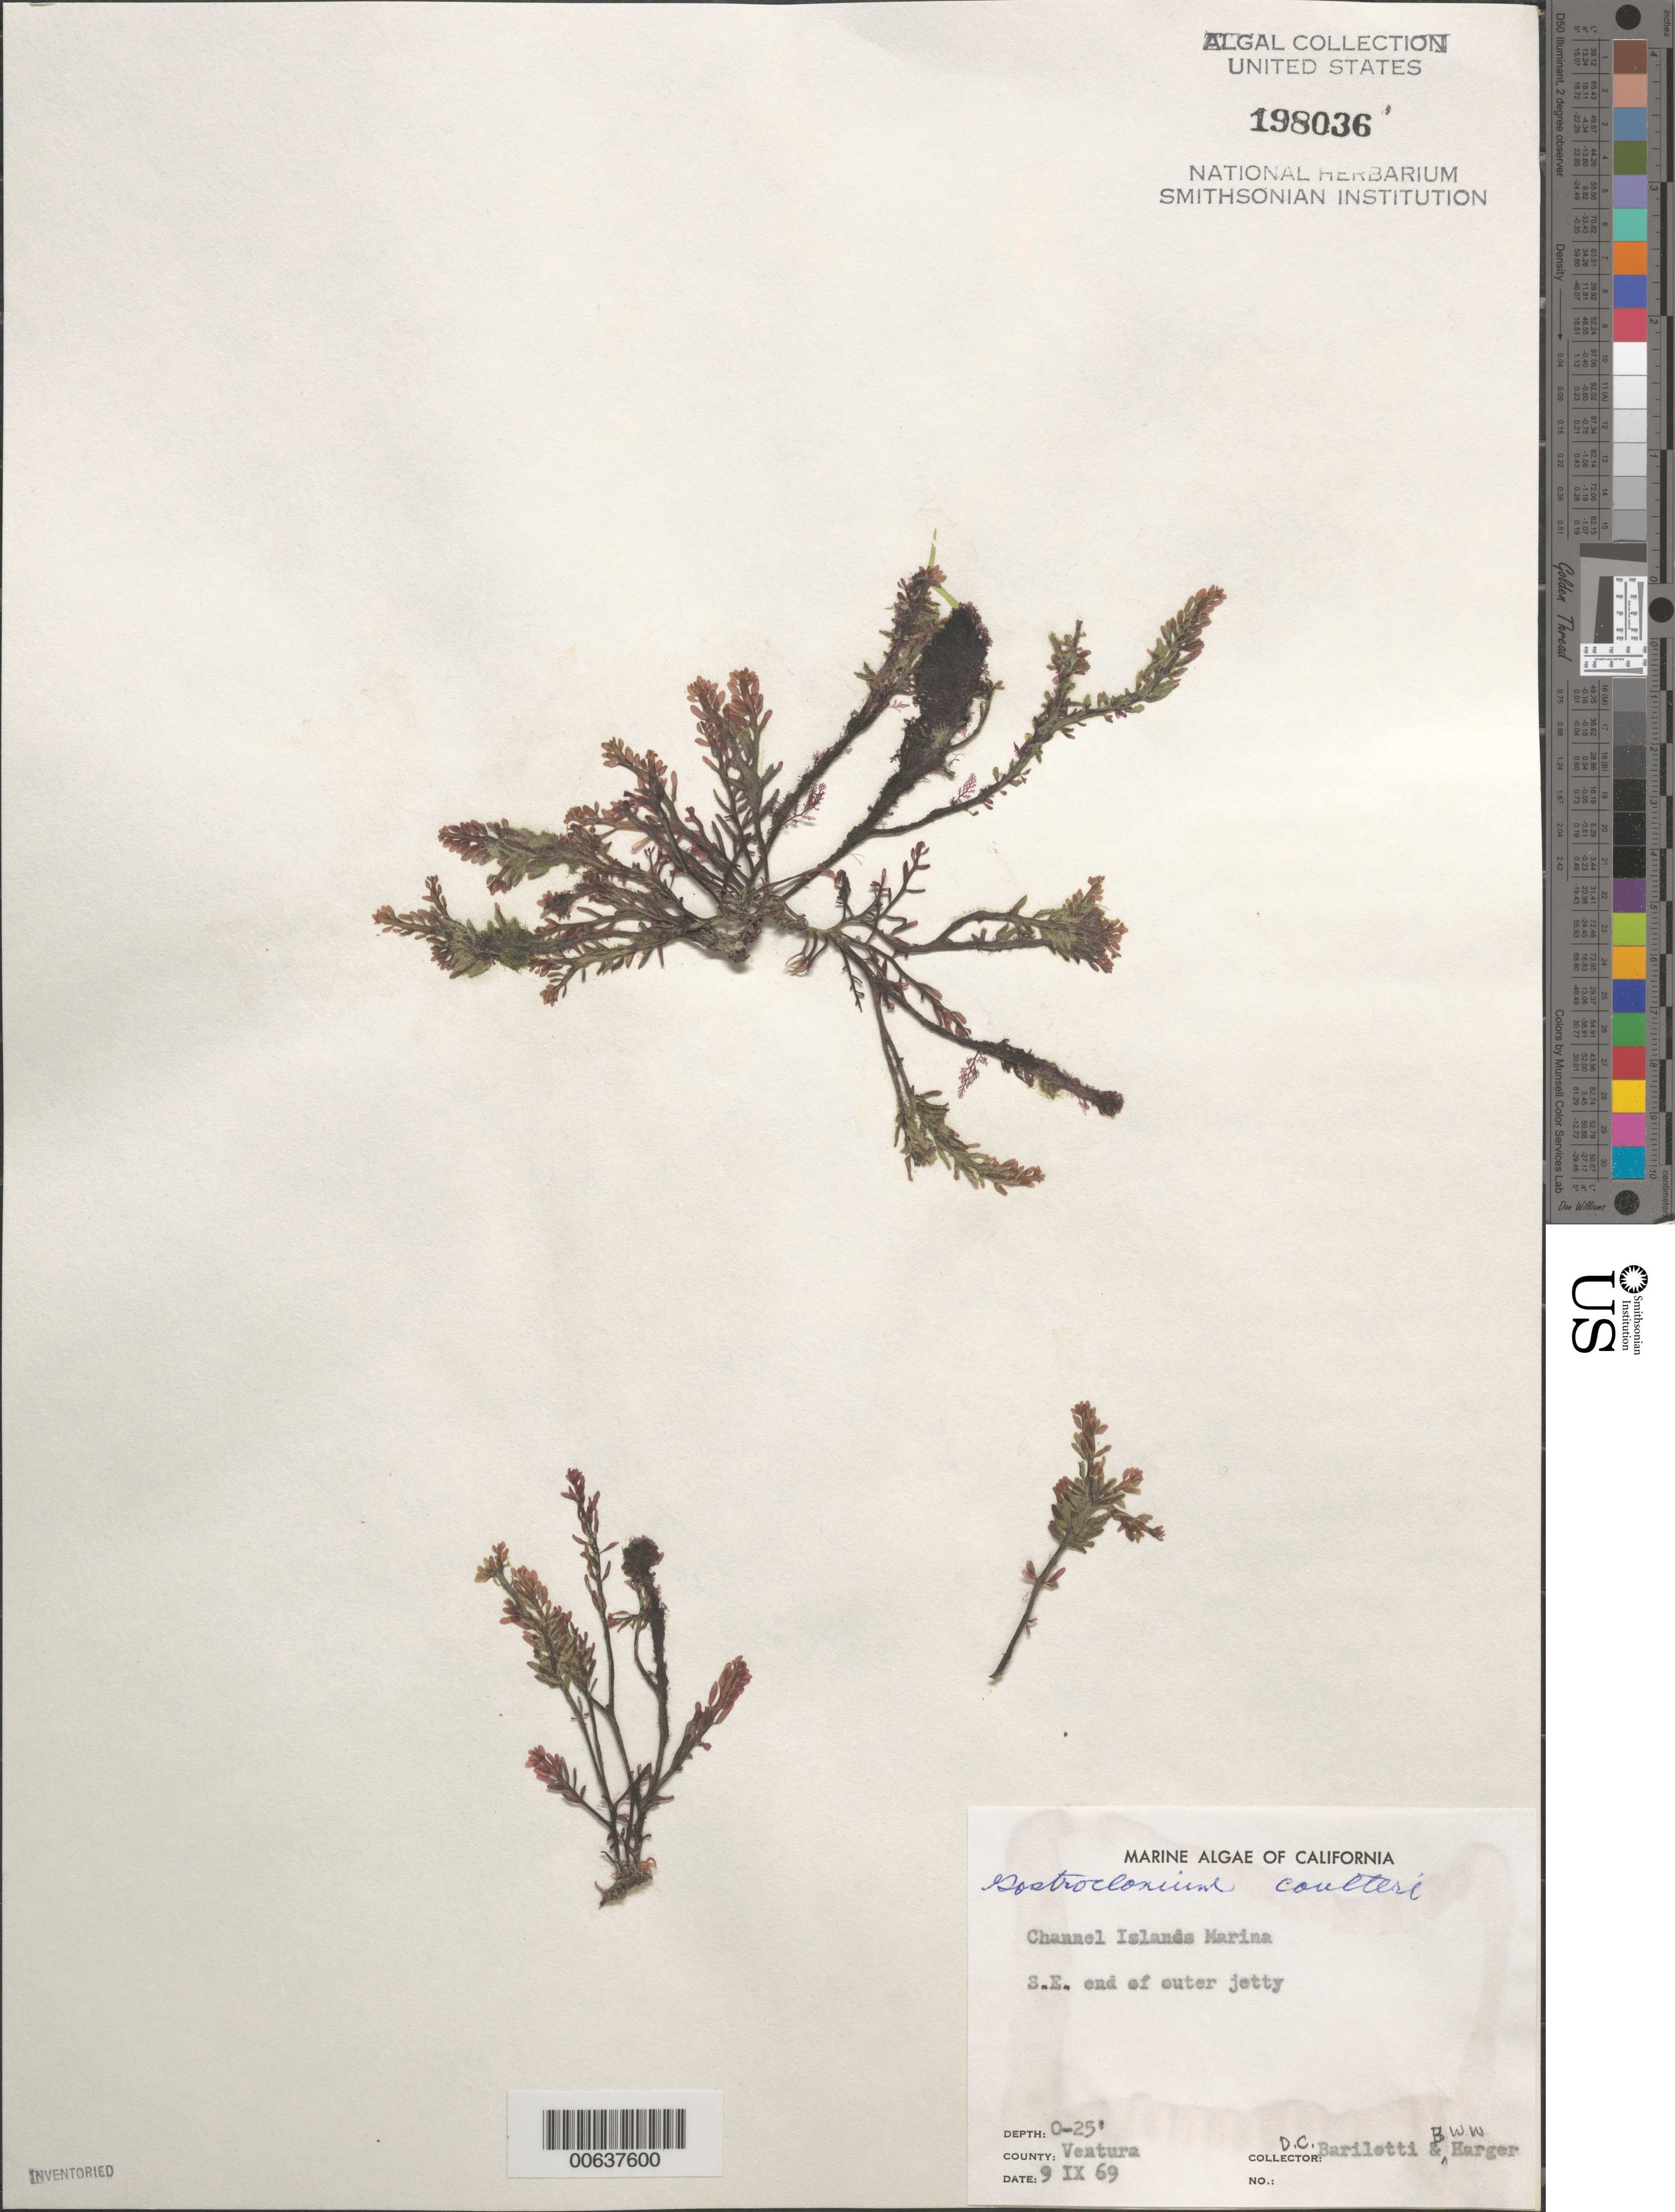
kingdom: Plantae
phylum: Rhodophyta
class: Florideophyceae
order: Rhodymeniales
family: Champiaceae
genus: Neogastroclonium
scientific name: Neogastroclonium subarticulatum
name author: (Turner) L. Le Gall et al.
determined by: Algae name updating Project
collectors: D. C. Barilotti & B. W. Harger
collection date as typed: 09 Sep 1969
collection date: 1969-09-09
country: United States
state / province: California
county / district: Ventura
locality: Channel Islands Marina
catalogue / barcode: US 198036